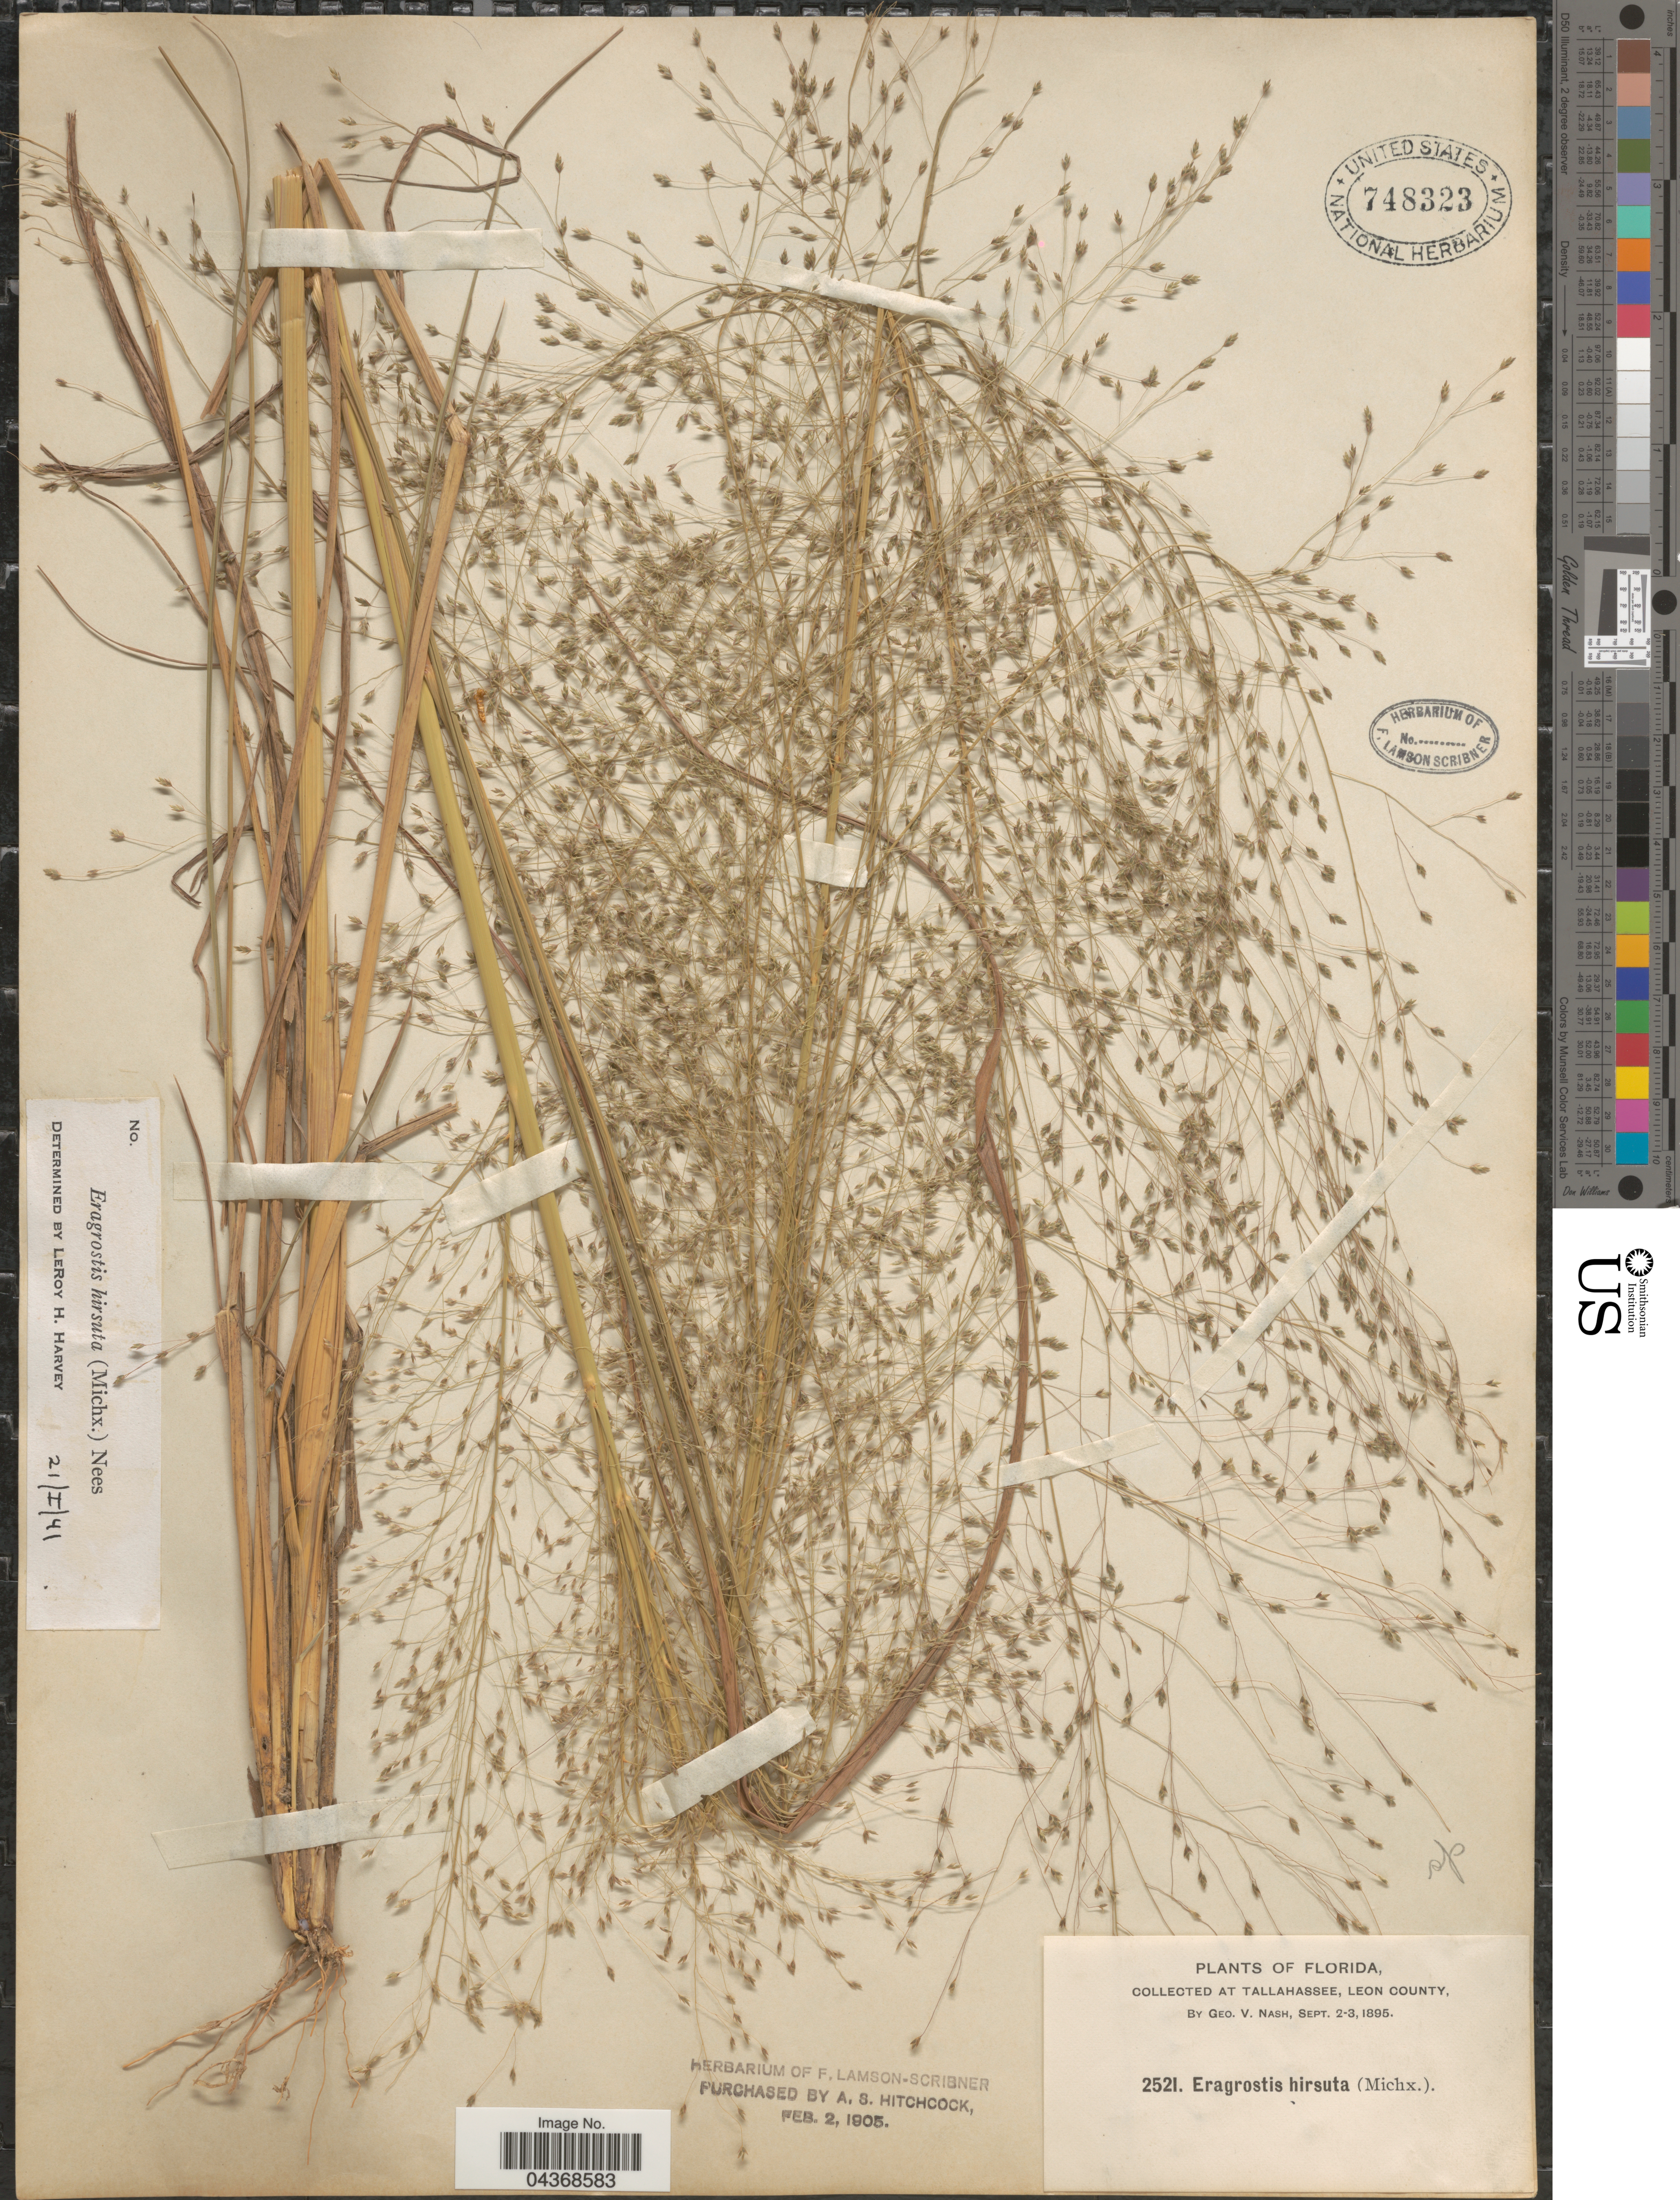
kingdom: Plantae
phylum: Tracheophyta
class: Liliopsida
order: Poales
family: Poaceae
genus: Eragrostis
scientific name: Eragrostis hirsuta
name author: (Michx.) Nees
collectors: G. V. Nash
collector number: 2521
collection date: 1895-09-02/1895-09-03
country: United States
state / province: Florida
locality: At Tallahassee, Leon County.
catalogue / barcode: US 748323